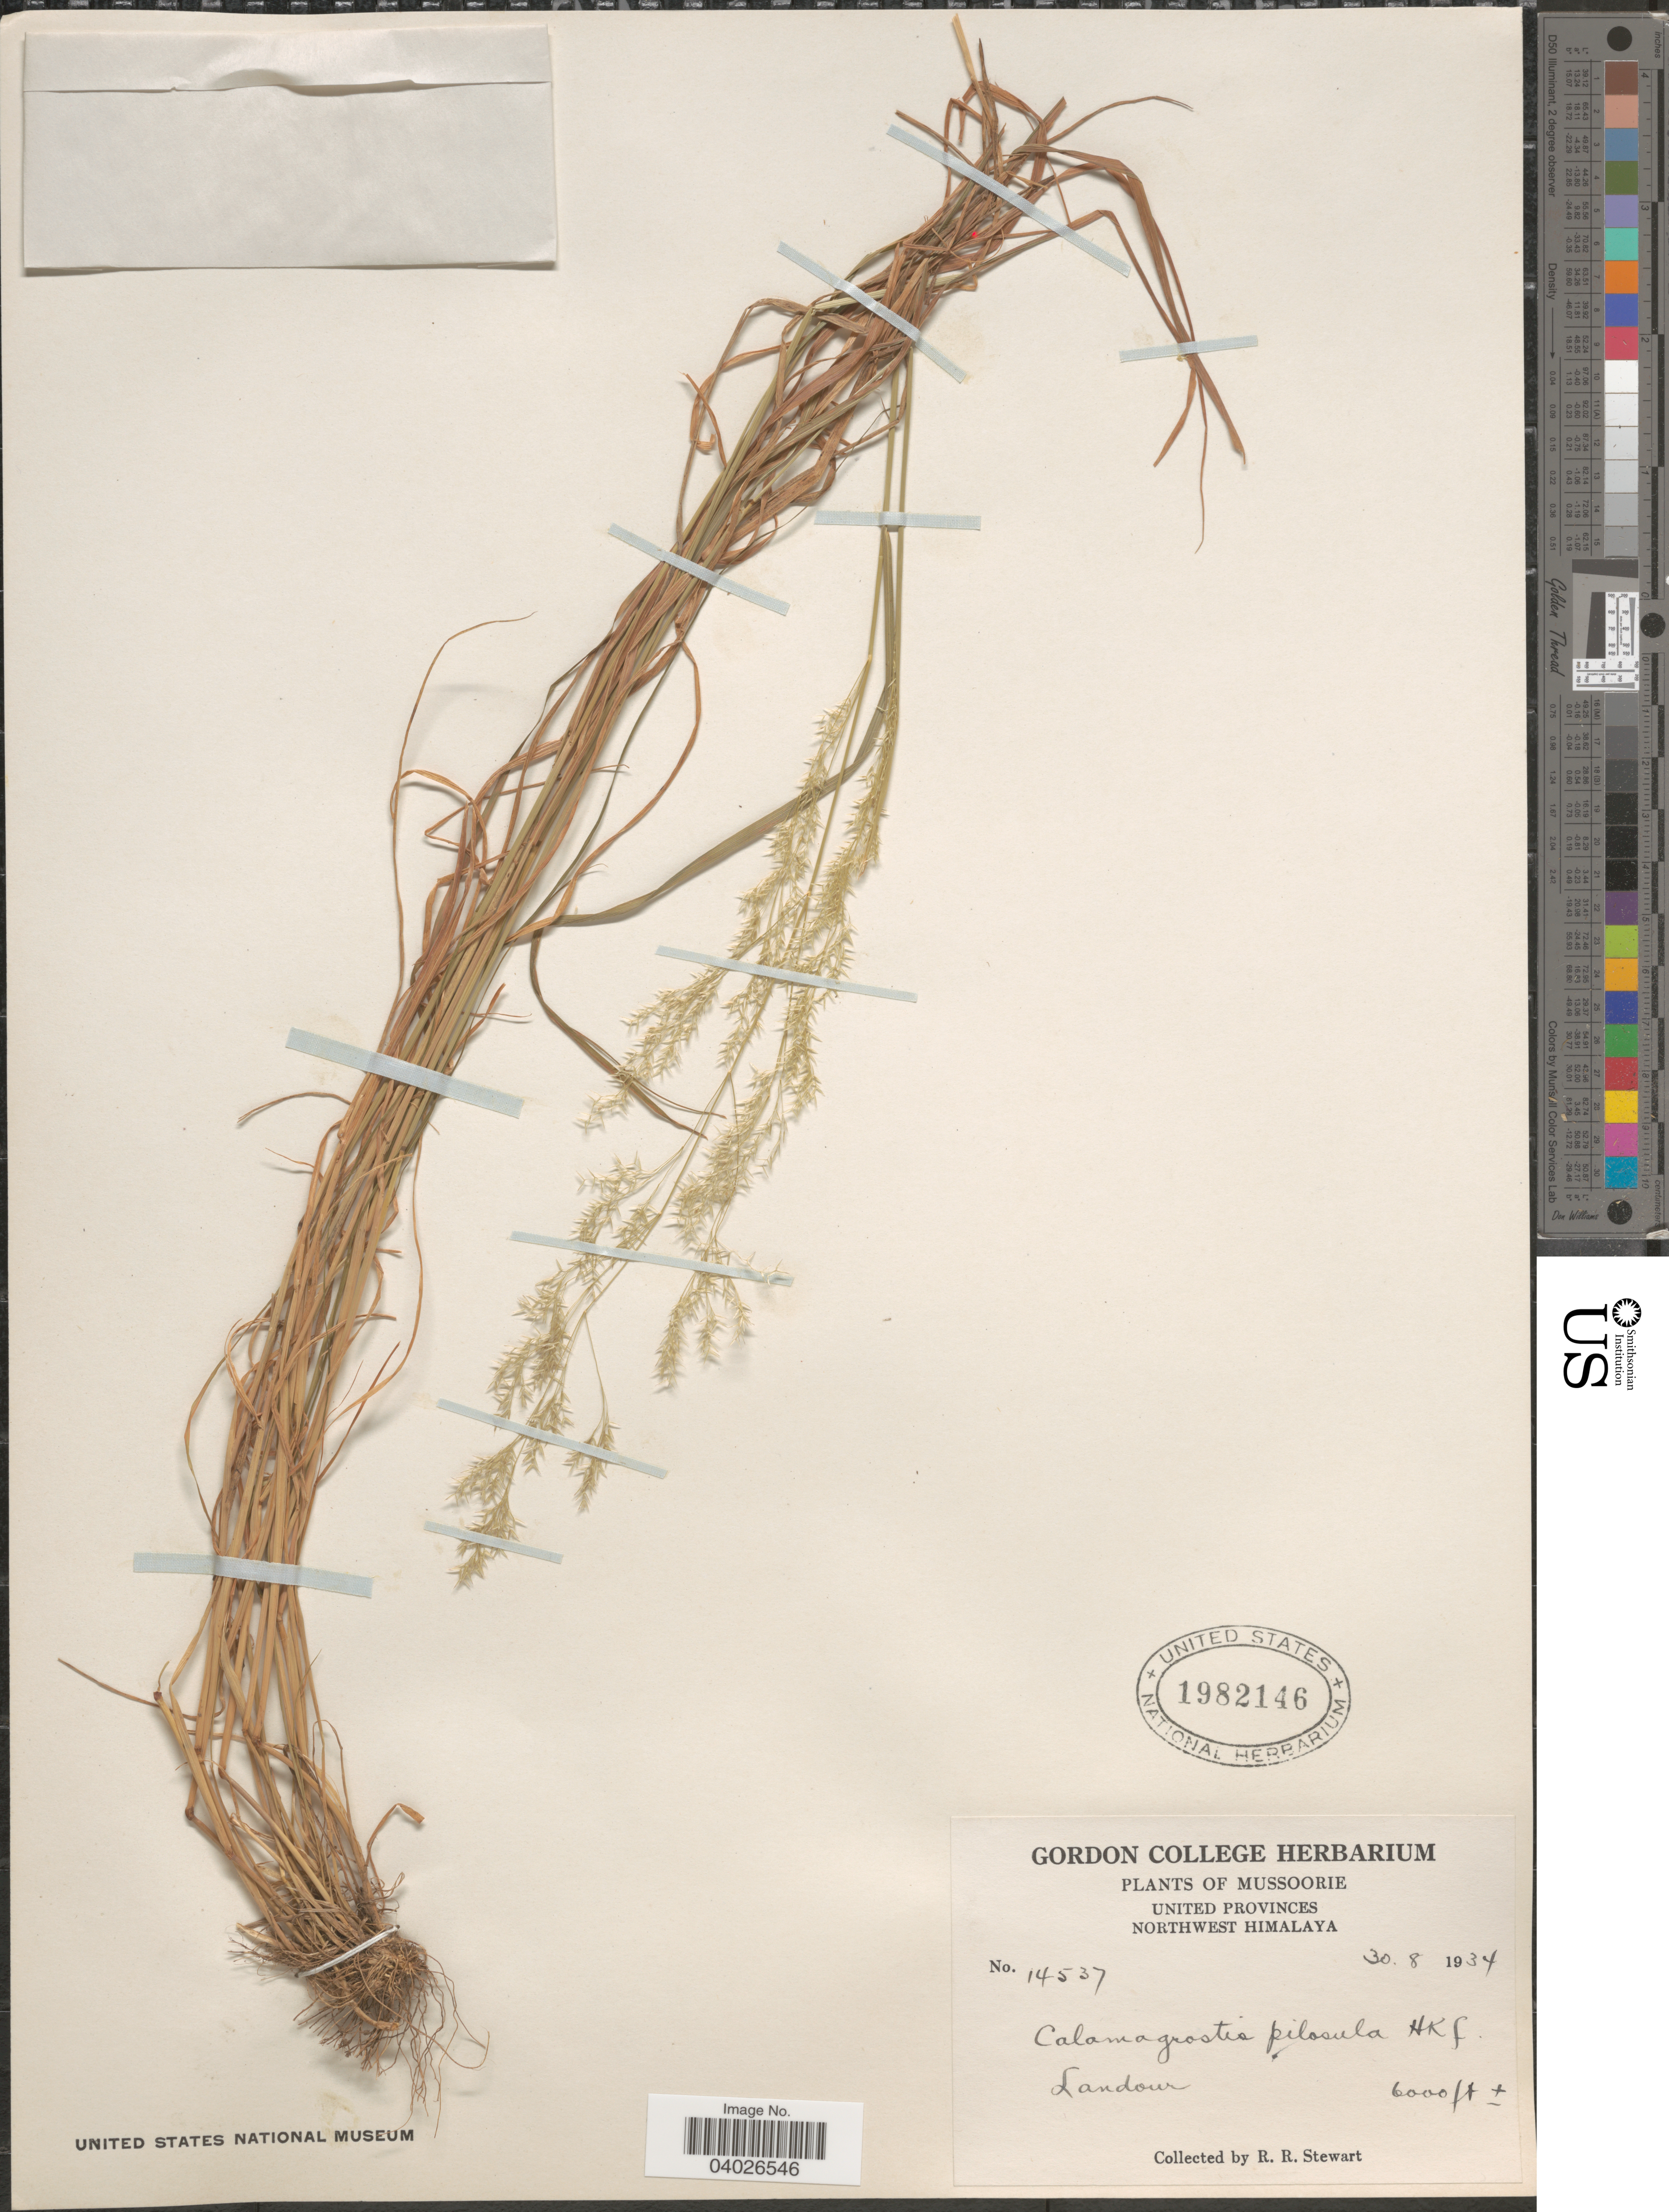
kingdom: Plantae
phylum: Tracheophyta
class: Liliopsida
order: Poales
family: Poaceae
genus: Agrostis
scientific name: Agrostis pilosula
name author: Trin.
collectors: R. Stewart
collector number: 14537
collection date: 1934-08-30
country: India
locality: Mussoorie. United Provinces. Northwest Himalaya. Landour.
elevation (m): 1829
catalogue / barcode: US 1982146